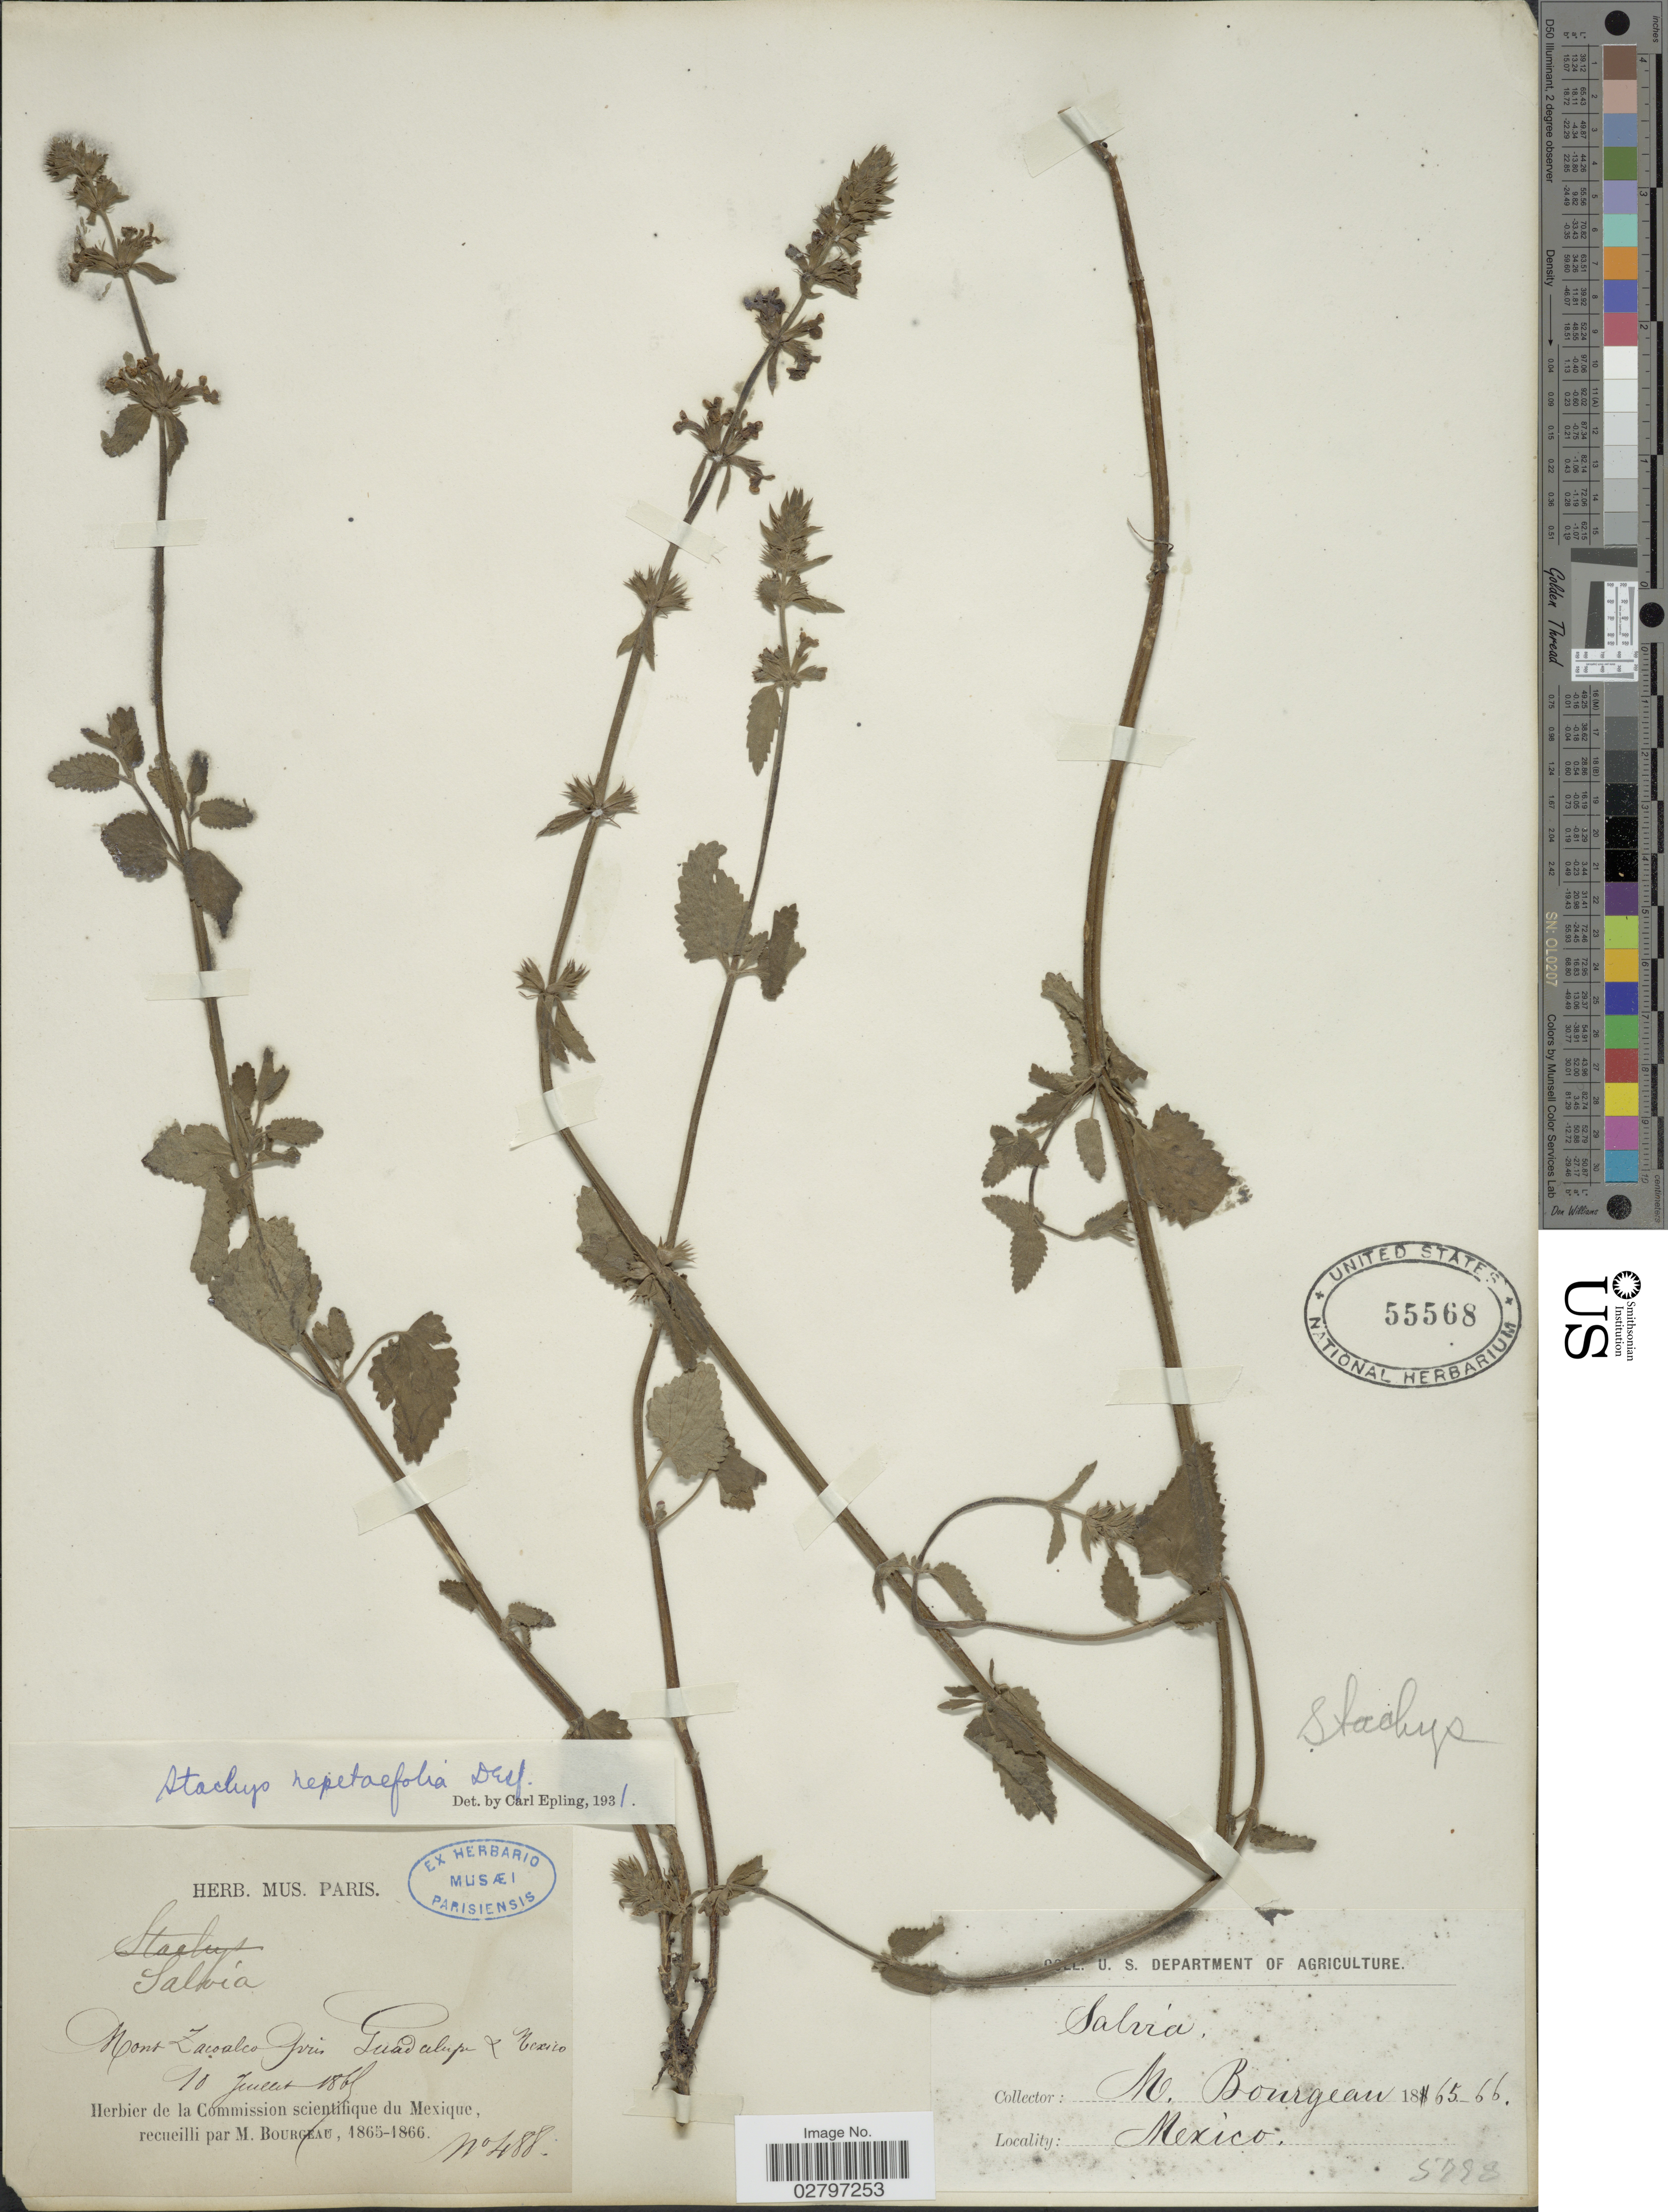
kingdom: Plantae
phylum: Tracheophyta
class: Magnoliopsida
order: Lamiales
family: Lamiaceae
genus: Stachys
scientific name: Stachys nepetifolia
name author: Desf.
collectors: M. Bourgeau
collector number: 488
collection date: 1865-07-10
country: Mexico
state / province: México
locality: Mont Zacoalco près Guadalupe & Mexico.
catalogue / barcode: US 55568